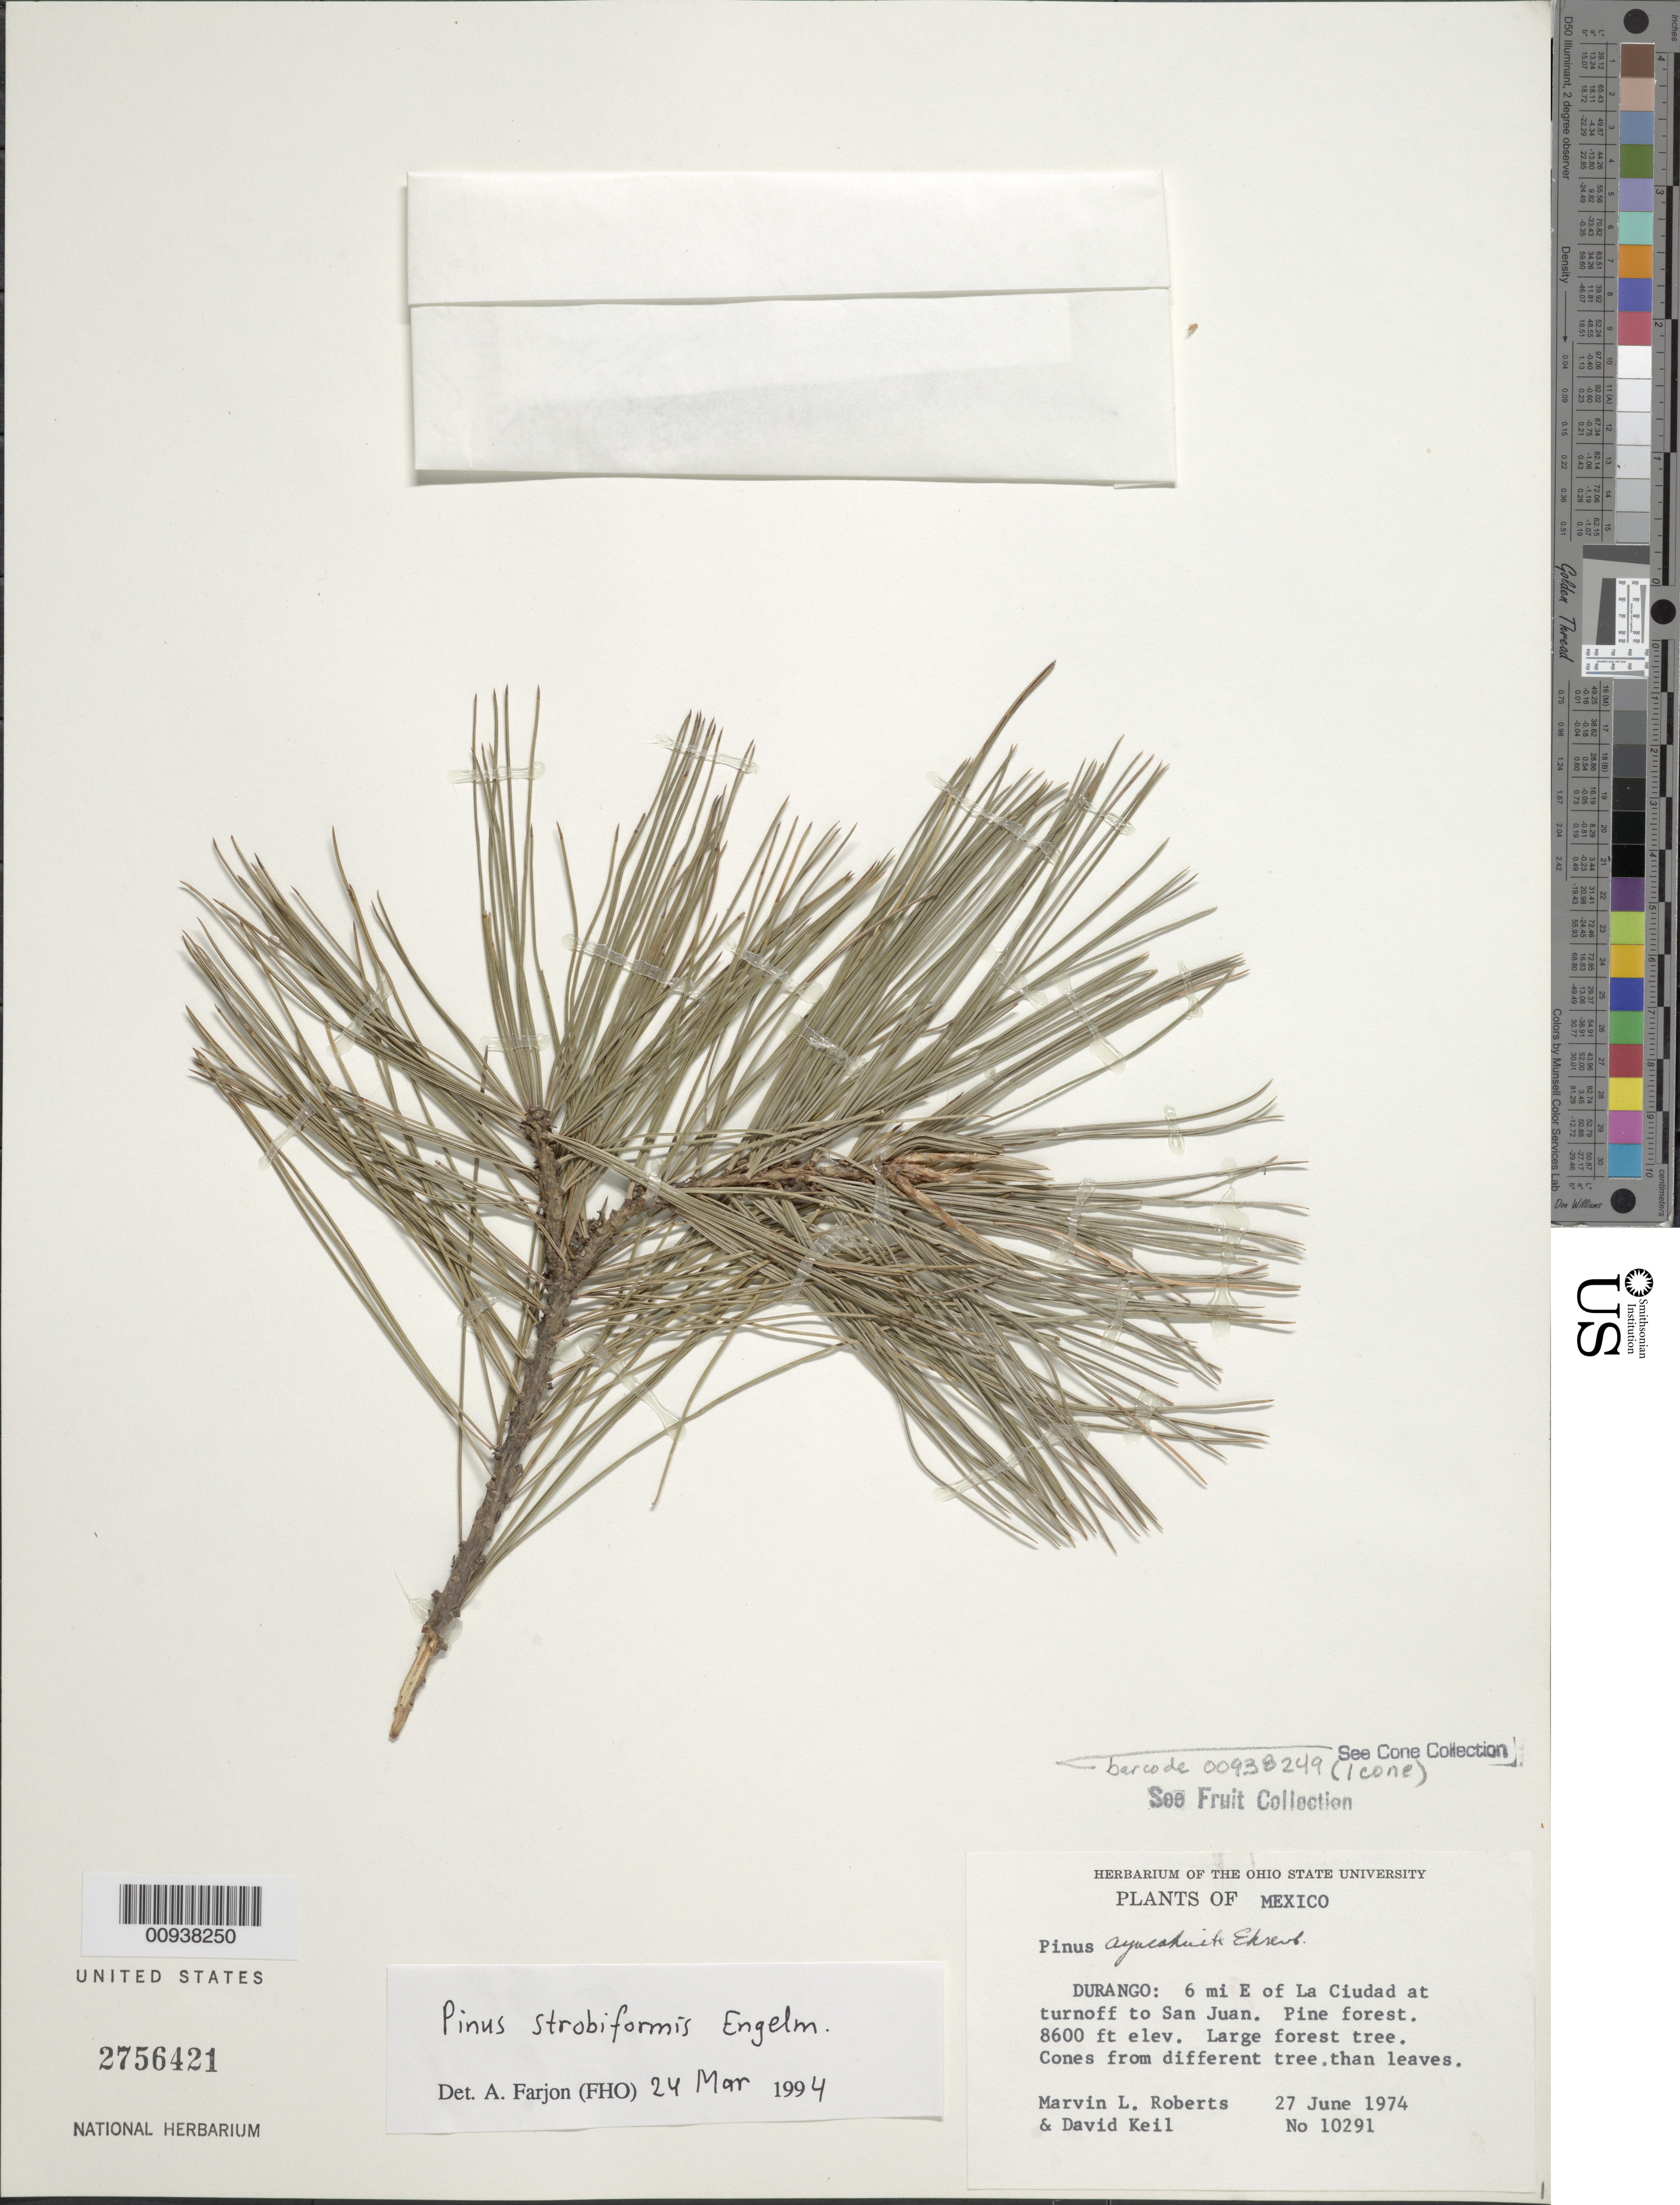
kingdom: Plantae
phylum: Tracheophyta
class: Pinopsida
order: Pinales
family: Pinaceae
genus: Pinus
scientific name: Pinus strobiformis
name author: Engelm.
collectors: M. Roberts & D. J. Keil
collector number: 10291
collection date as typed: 27 Jun 1974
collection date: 1974-06-27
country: Mexico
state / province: Durango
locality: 6 mi. E of La Ciudad at turnoff to San Juan.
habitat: Pine forest.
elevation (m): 2621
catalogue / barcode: US 2756421